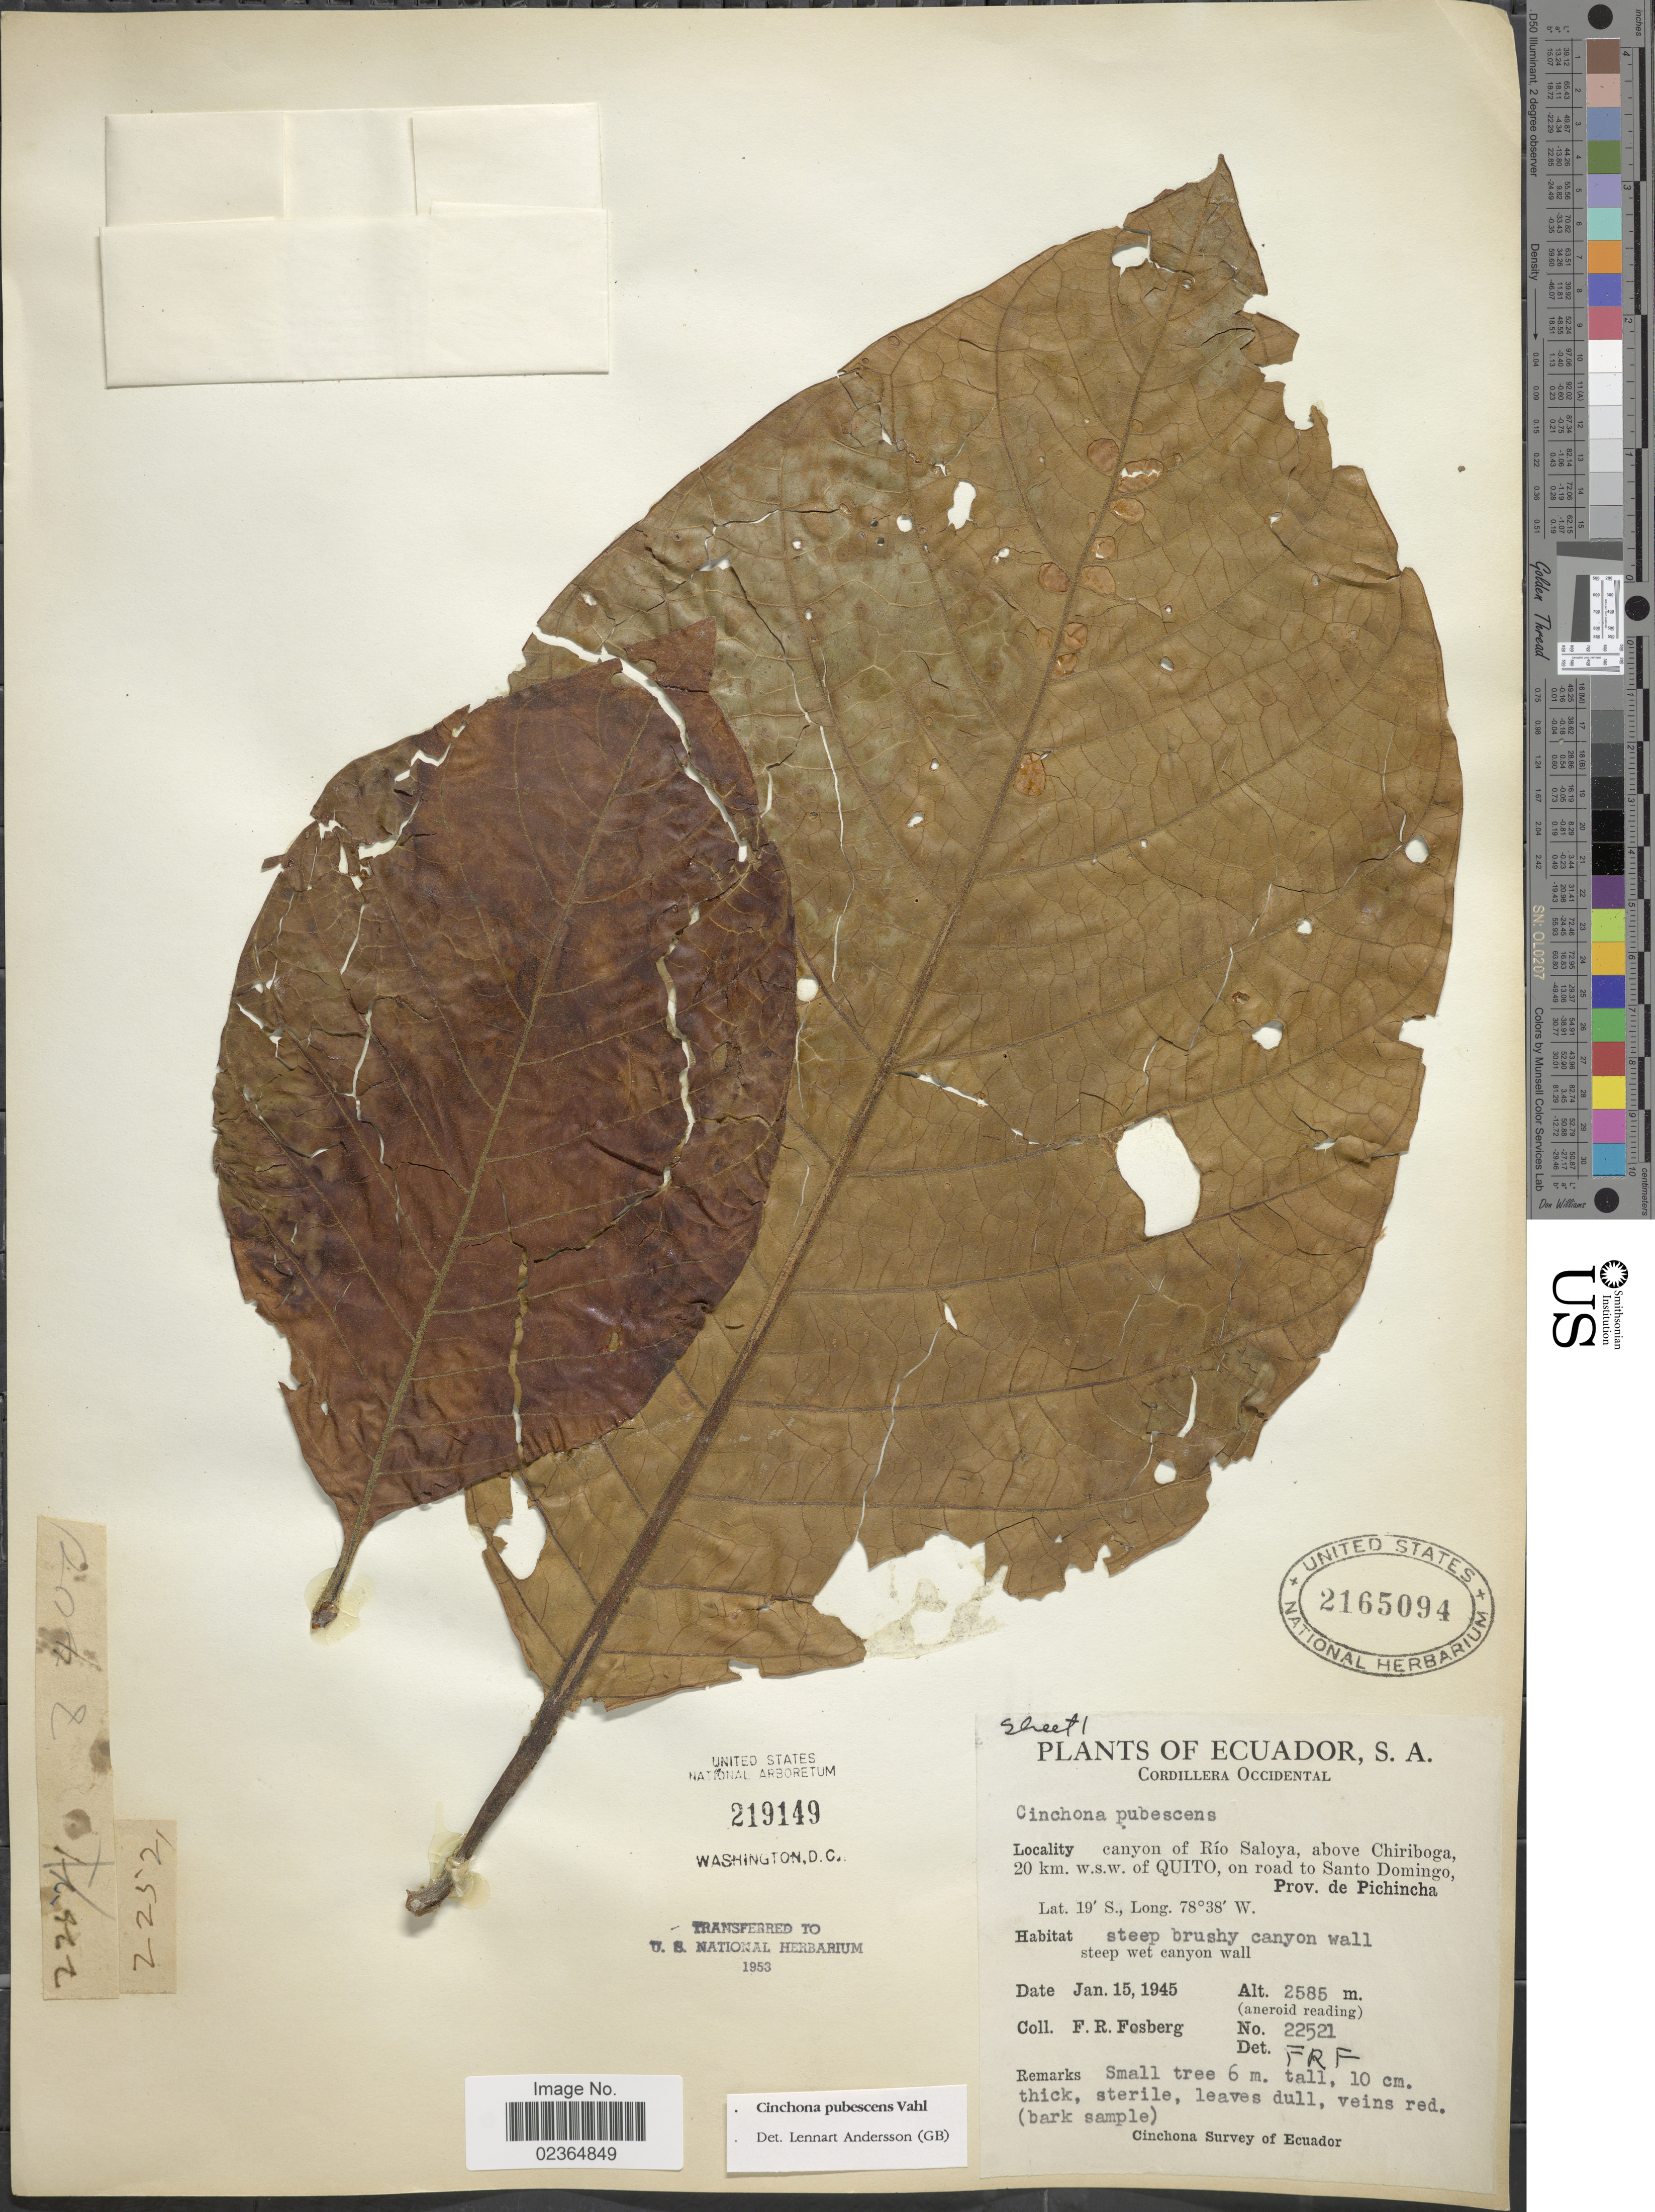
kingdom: Plantae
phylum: Tracheophyta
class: Magnoliopsida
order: Gentianales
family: Rubiaceae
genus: Cinchona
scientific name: Cinchona pubescens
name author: Vahl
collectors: F. R. Fosberg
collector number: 22521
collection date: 1945-01-15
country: Ecuador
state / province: Pichincha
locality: Cordillera Occidental. canyon of Río Saloya, above Chiriboga, 20 km. w.s.w. of Quito, on road to Santo Domingo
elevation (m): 2585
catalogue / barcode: US 2165094